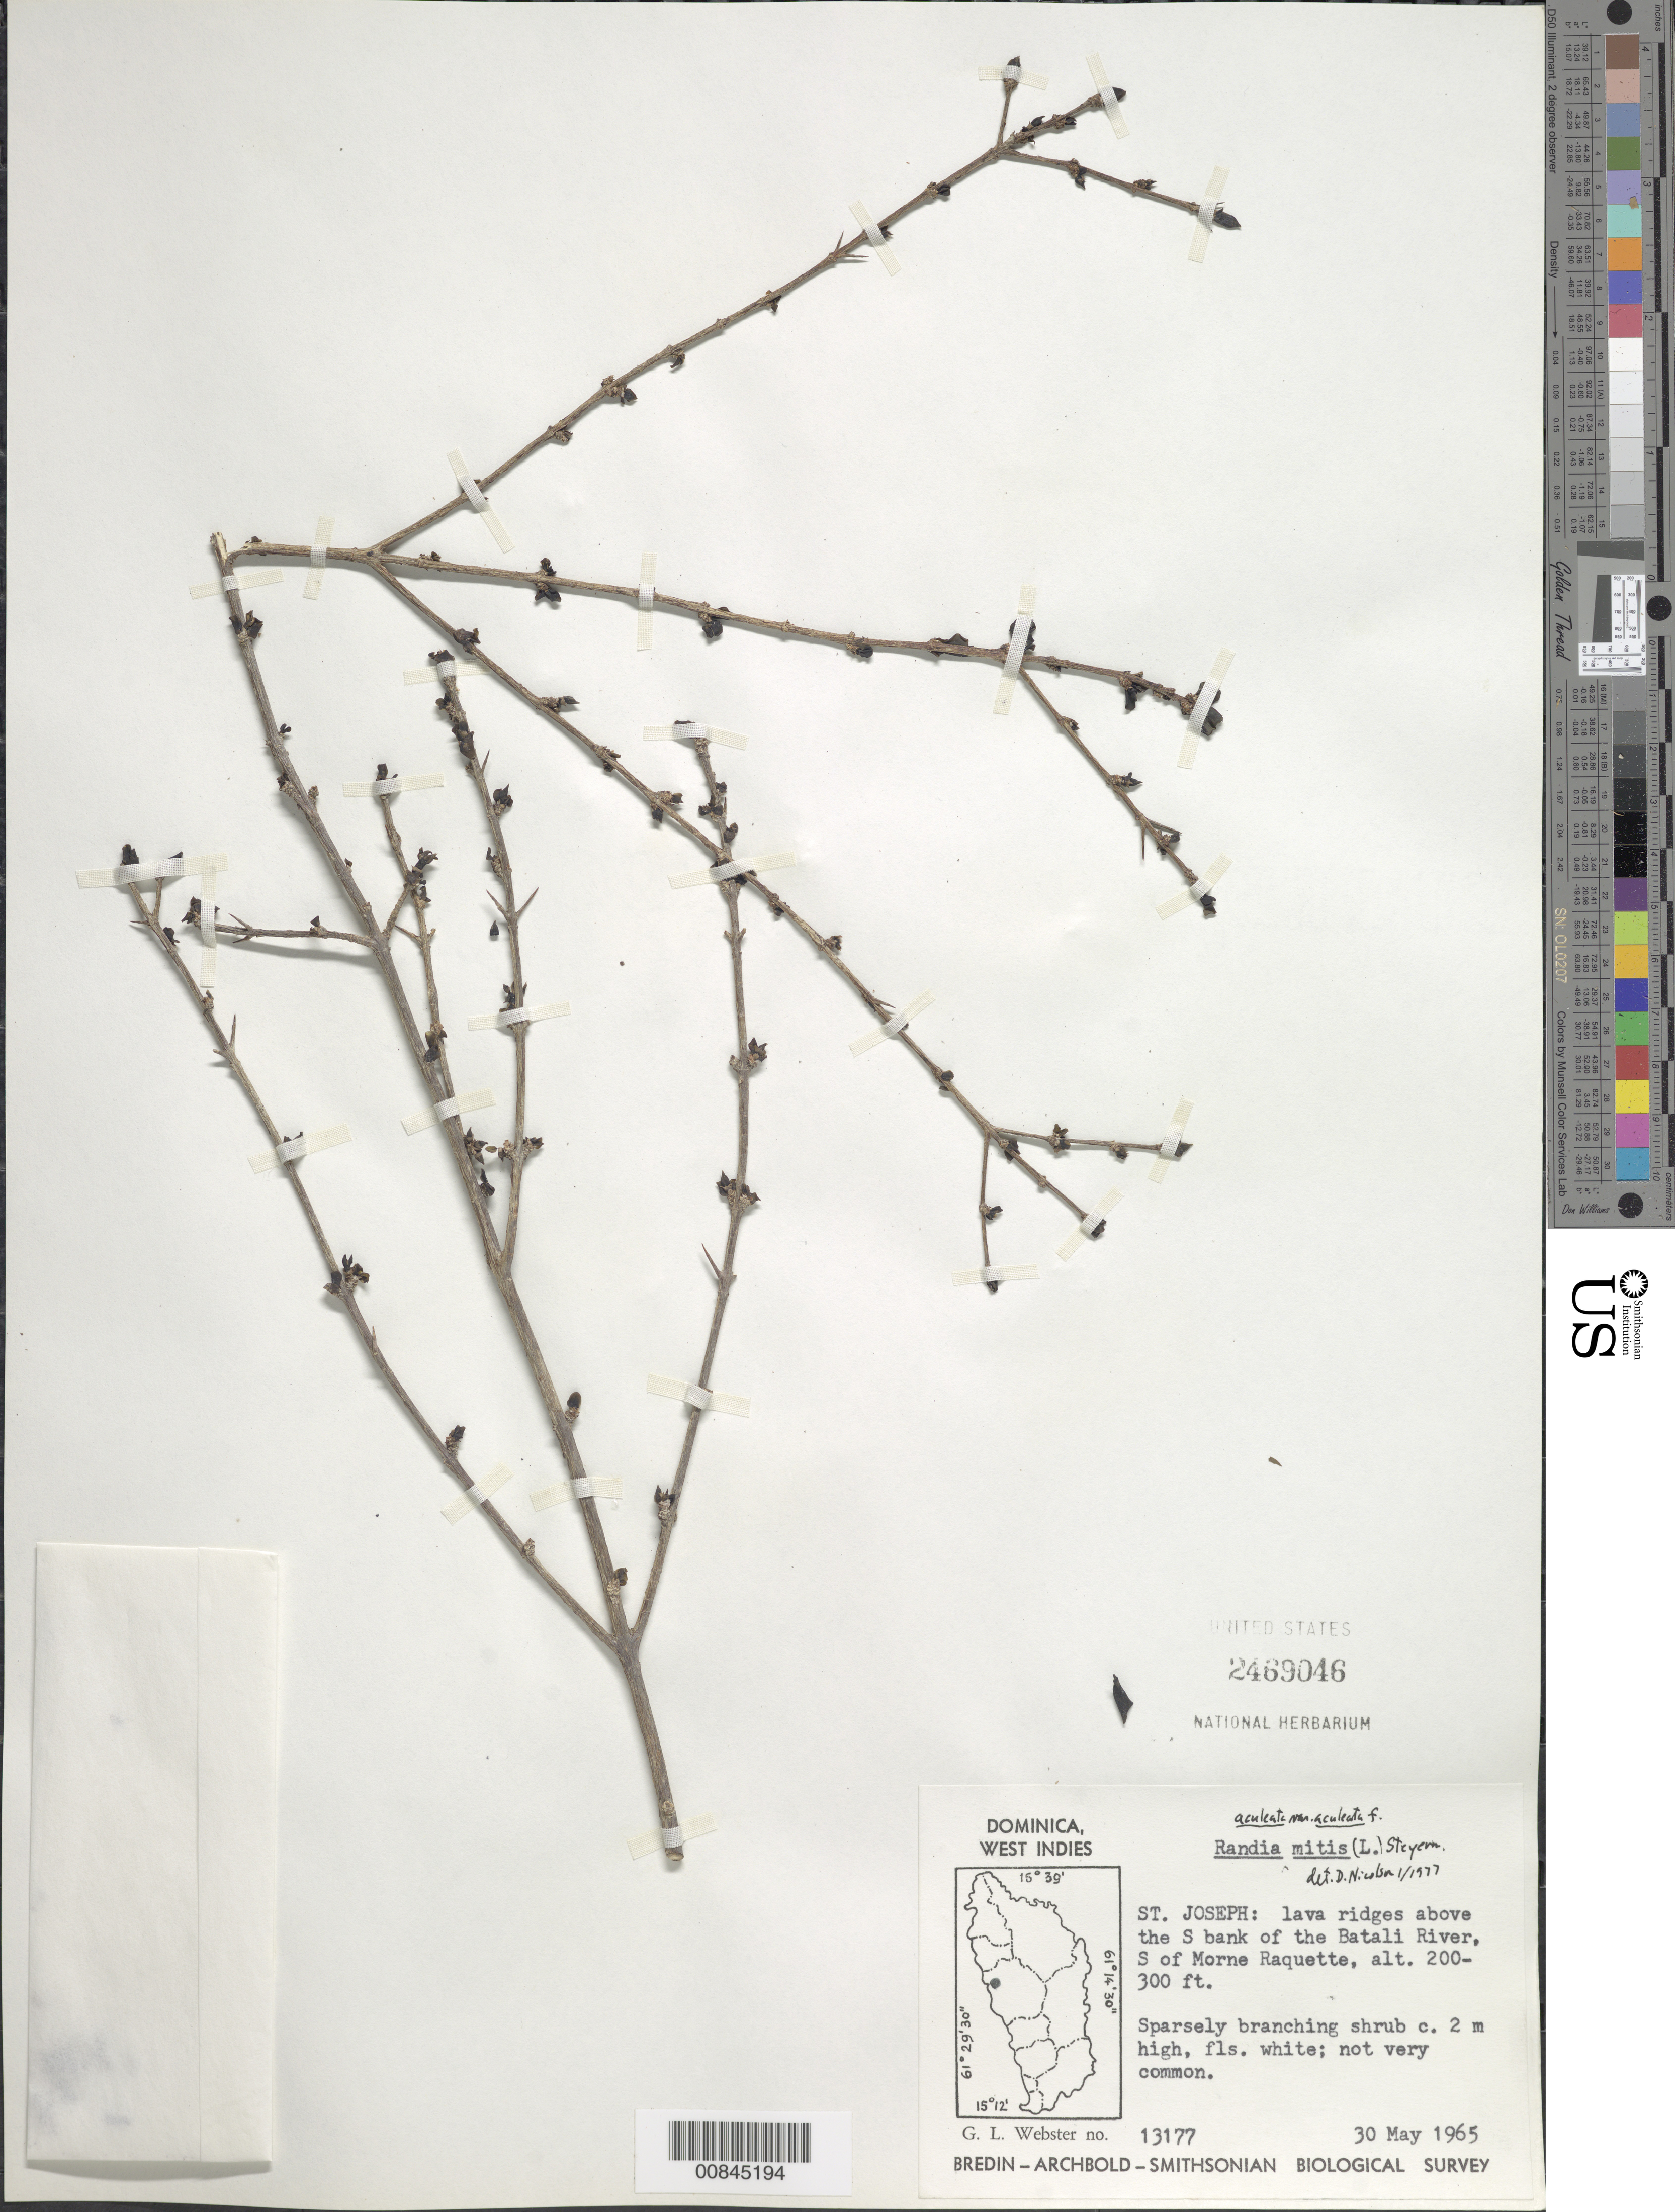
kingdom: Plantae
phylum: Tracheophyta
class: Magnoliopsida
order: Gentianales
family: Rubiaceae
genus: Randia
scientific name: Randia aculeata f. aculeata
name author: L.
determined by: Nicolson, Dan H.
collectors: G. L. Webster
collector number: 13177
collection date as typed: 30 May 1965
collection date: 1965-05-30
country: Dominica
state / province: St. Joseph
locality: Ridges above S. bank of Batali River, S. of Morne Raquette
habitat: Lava ridges above bank of river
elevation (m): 61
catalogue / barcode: US 2469046